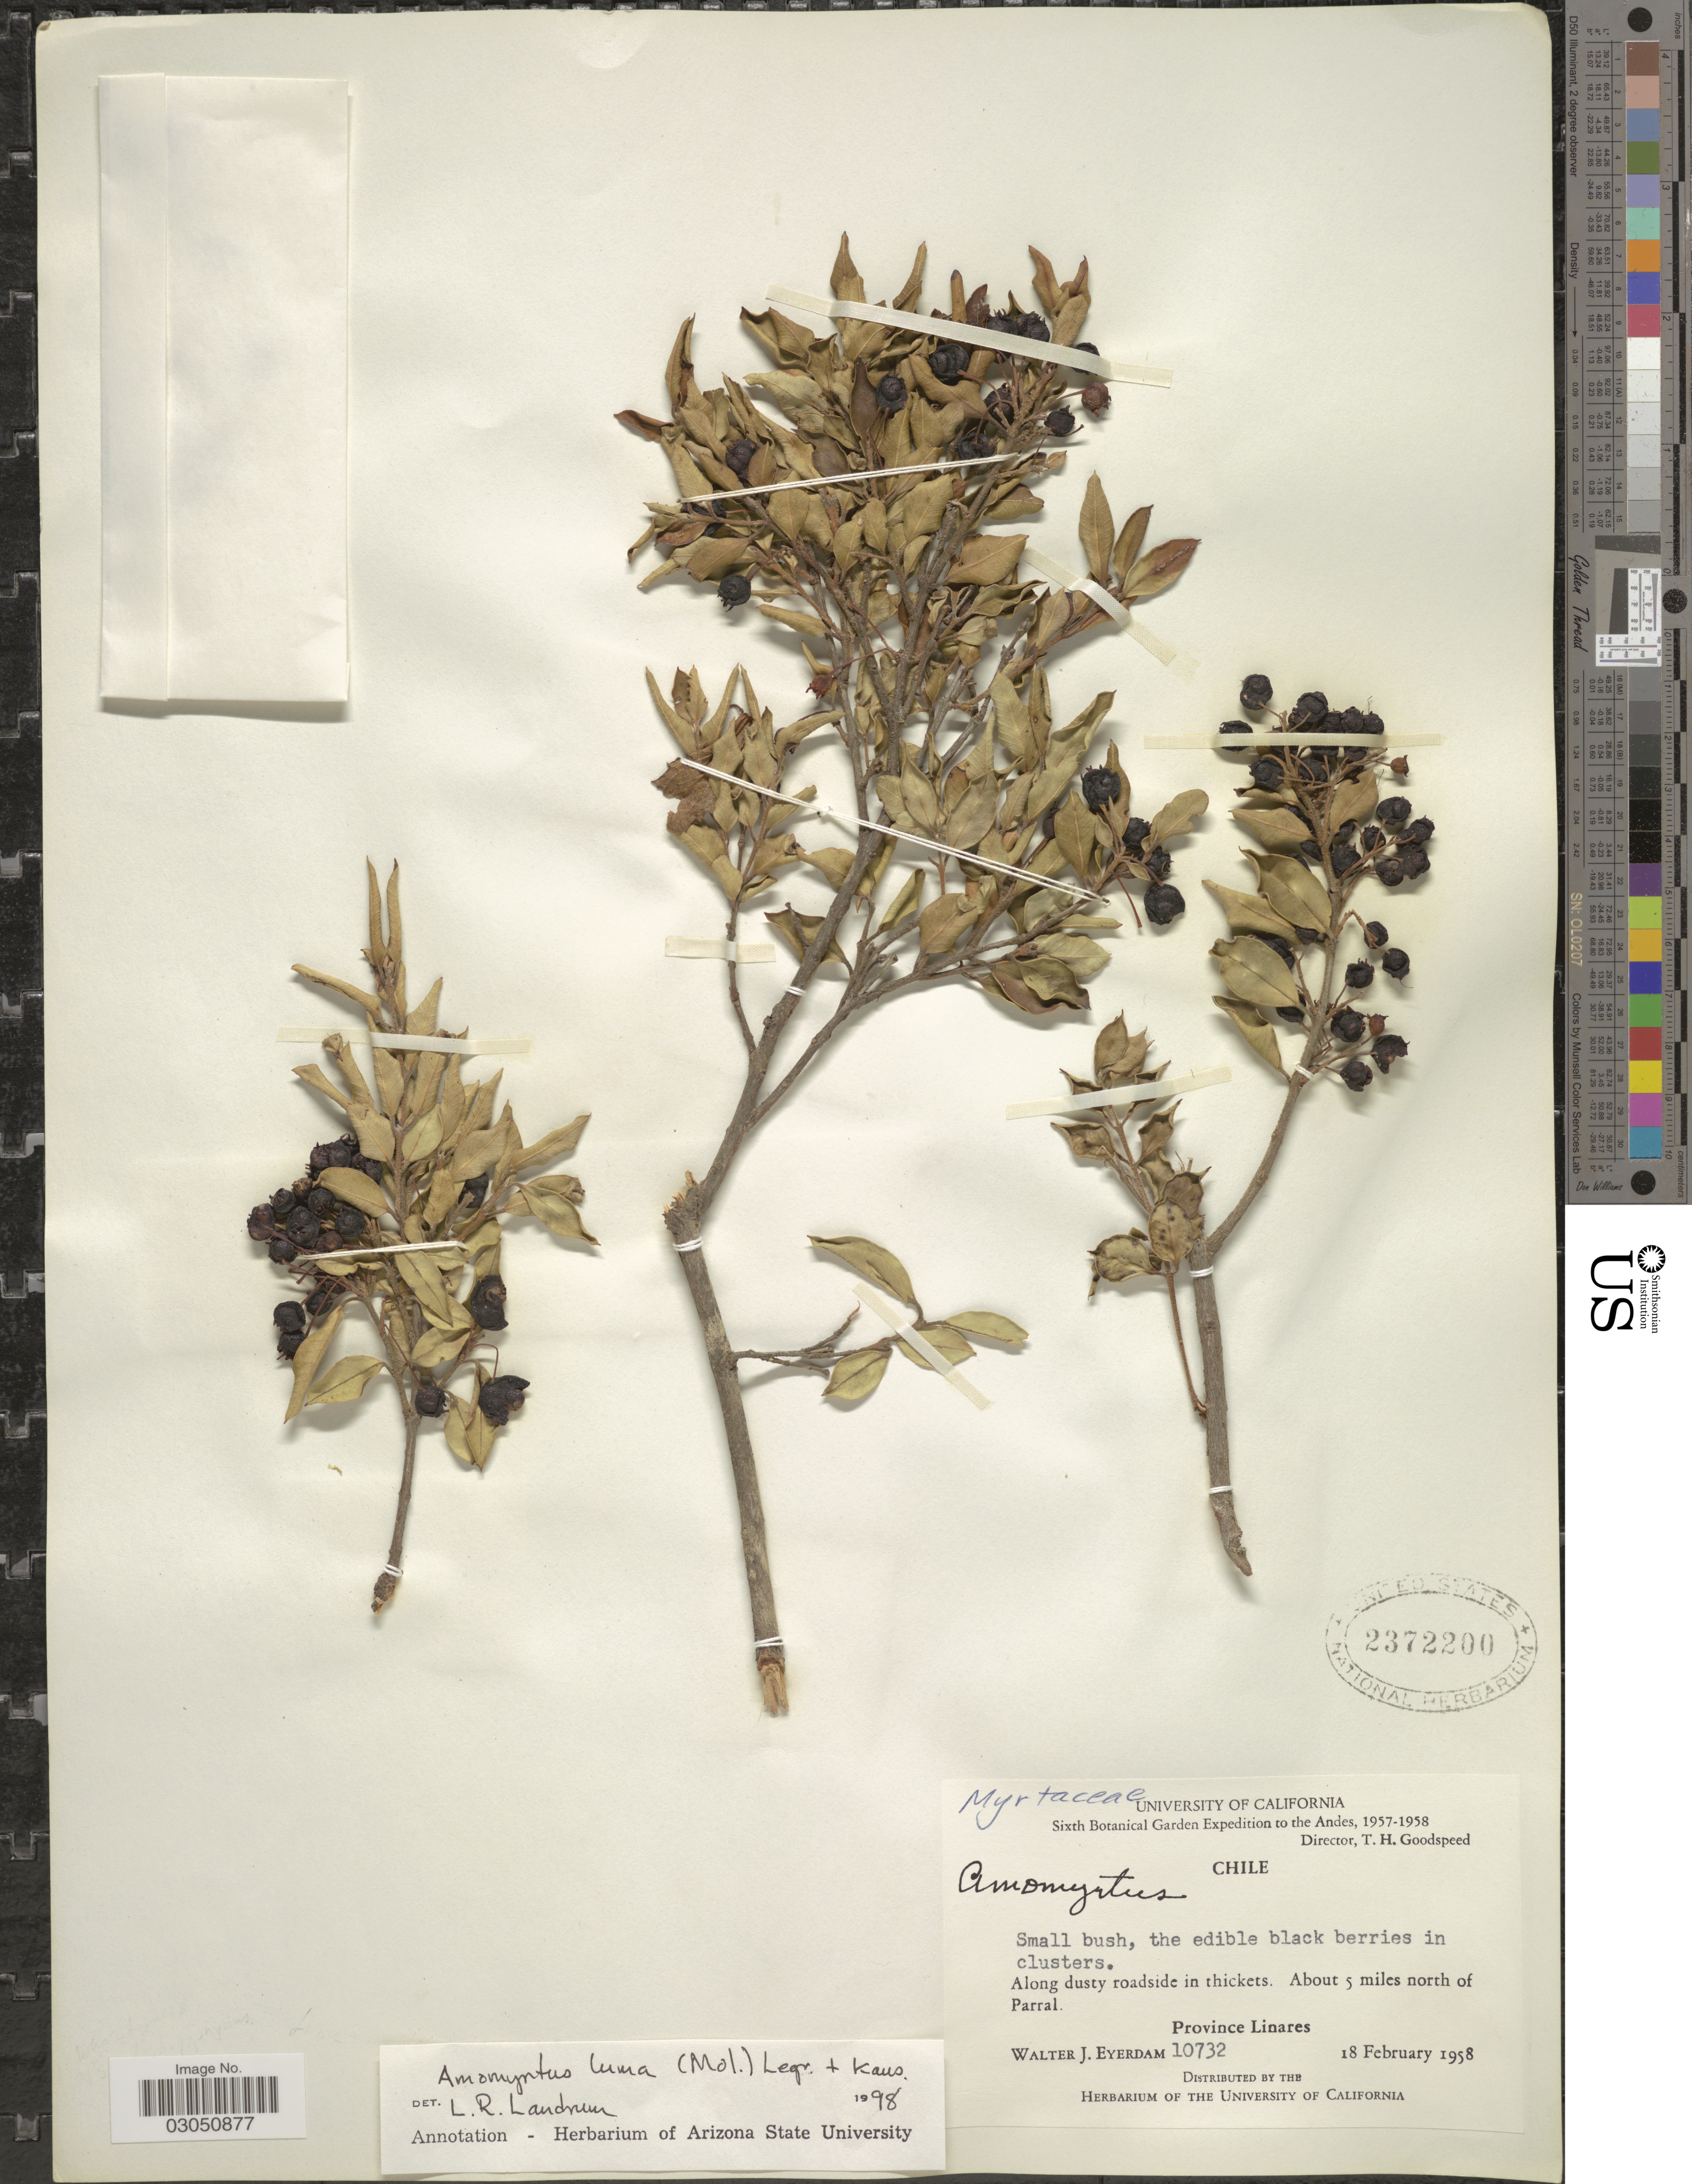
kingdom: Plantae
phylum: Tracheophyta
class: Magnoliopsida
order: Myrtales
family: Myrtaceae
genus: Amomyrtus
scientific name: Amomyrtus luma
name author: (Molina) D. Legrand & Kausel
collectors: W. J. Eyerdam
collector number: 10732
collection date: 1958-02-18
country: Chile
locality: The Andes. Along dusty roadside in thickets. About 5 miles north of Parral. Province Linares.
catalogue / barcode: US 2372200